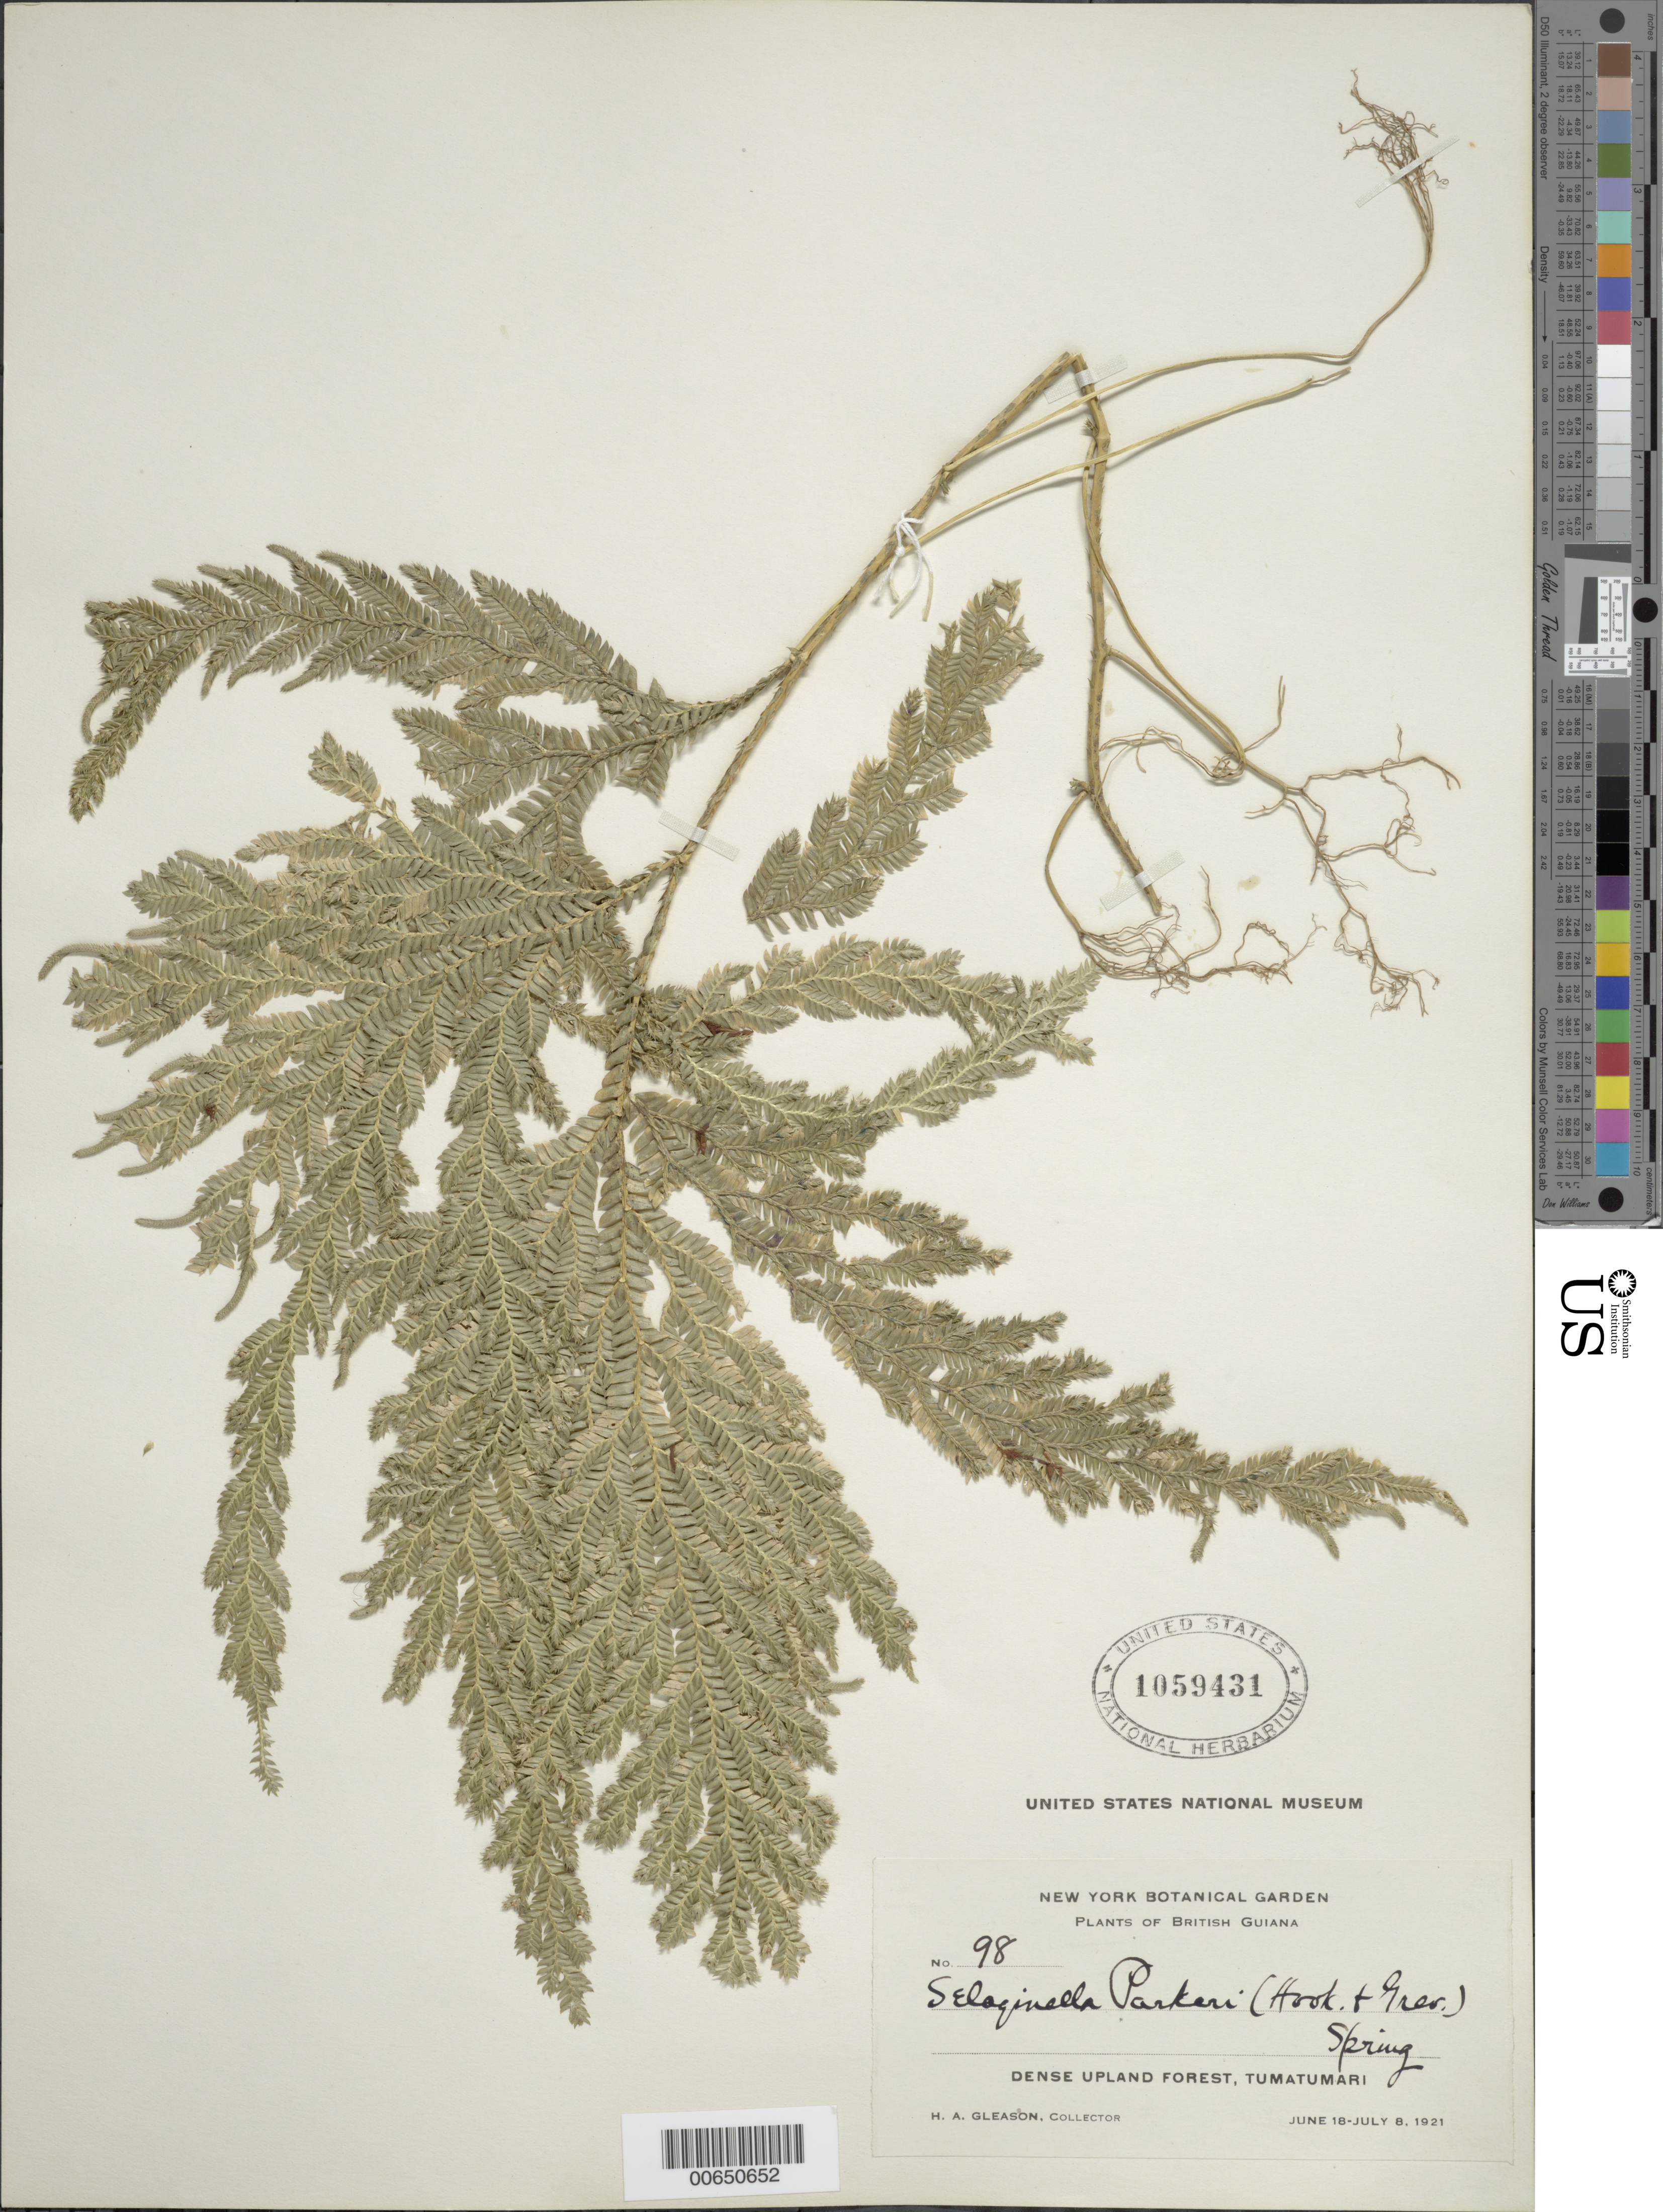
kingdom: Plantae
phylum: Tracheophyta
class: Lycopodiopsida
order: Selaginellales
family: Selaginellaceae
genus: Selaginella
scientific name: Selaginella parkeri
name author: (Hook. & Grev.) Spring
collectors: H. A. Gleason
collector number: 98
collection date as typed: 18-Jun-21 to 8-Jul-21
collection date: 1921-06-18/1921-07-08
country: Guyana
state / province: Potaro-Siparuni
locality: Tumatumari Village, Potaro R.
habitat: Dense upland forest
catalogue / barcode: US 1059431